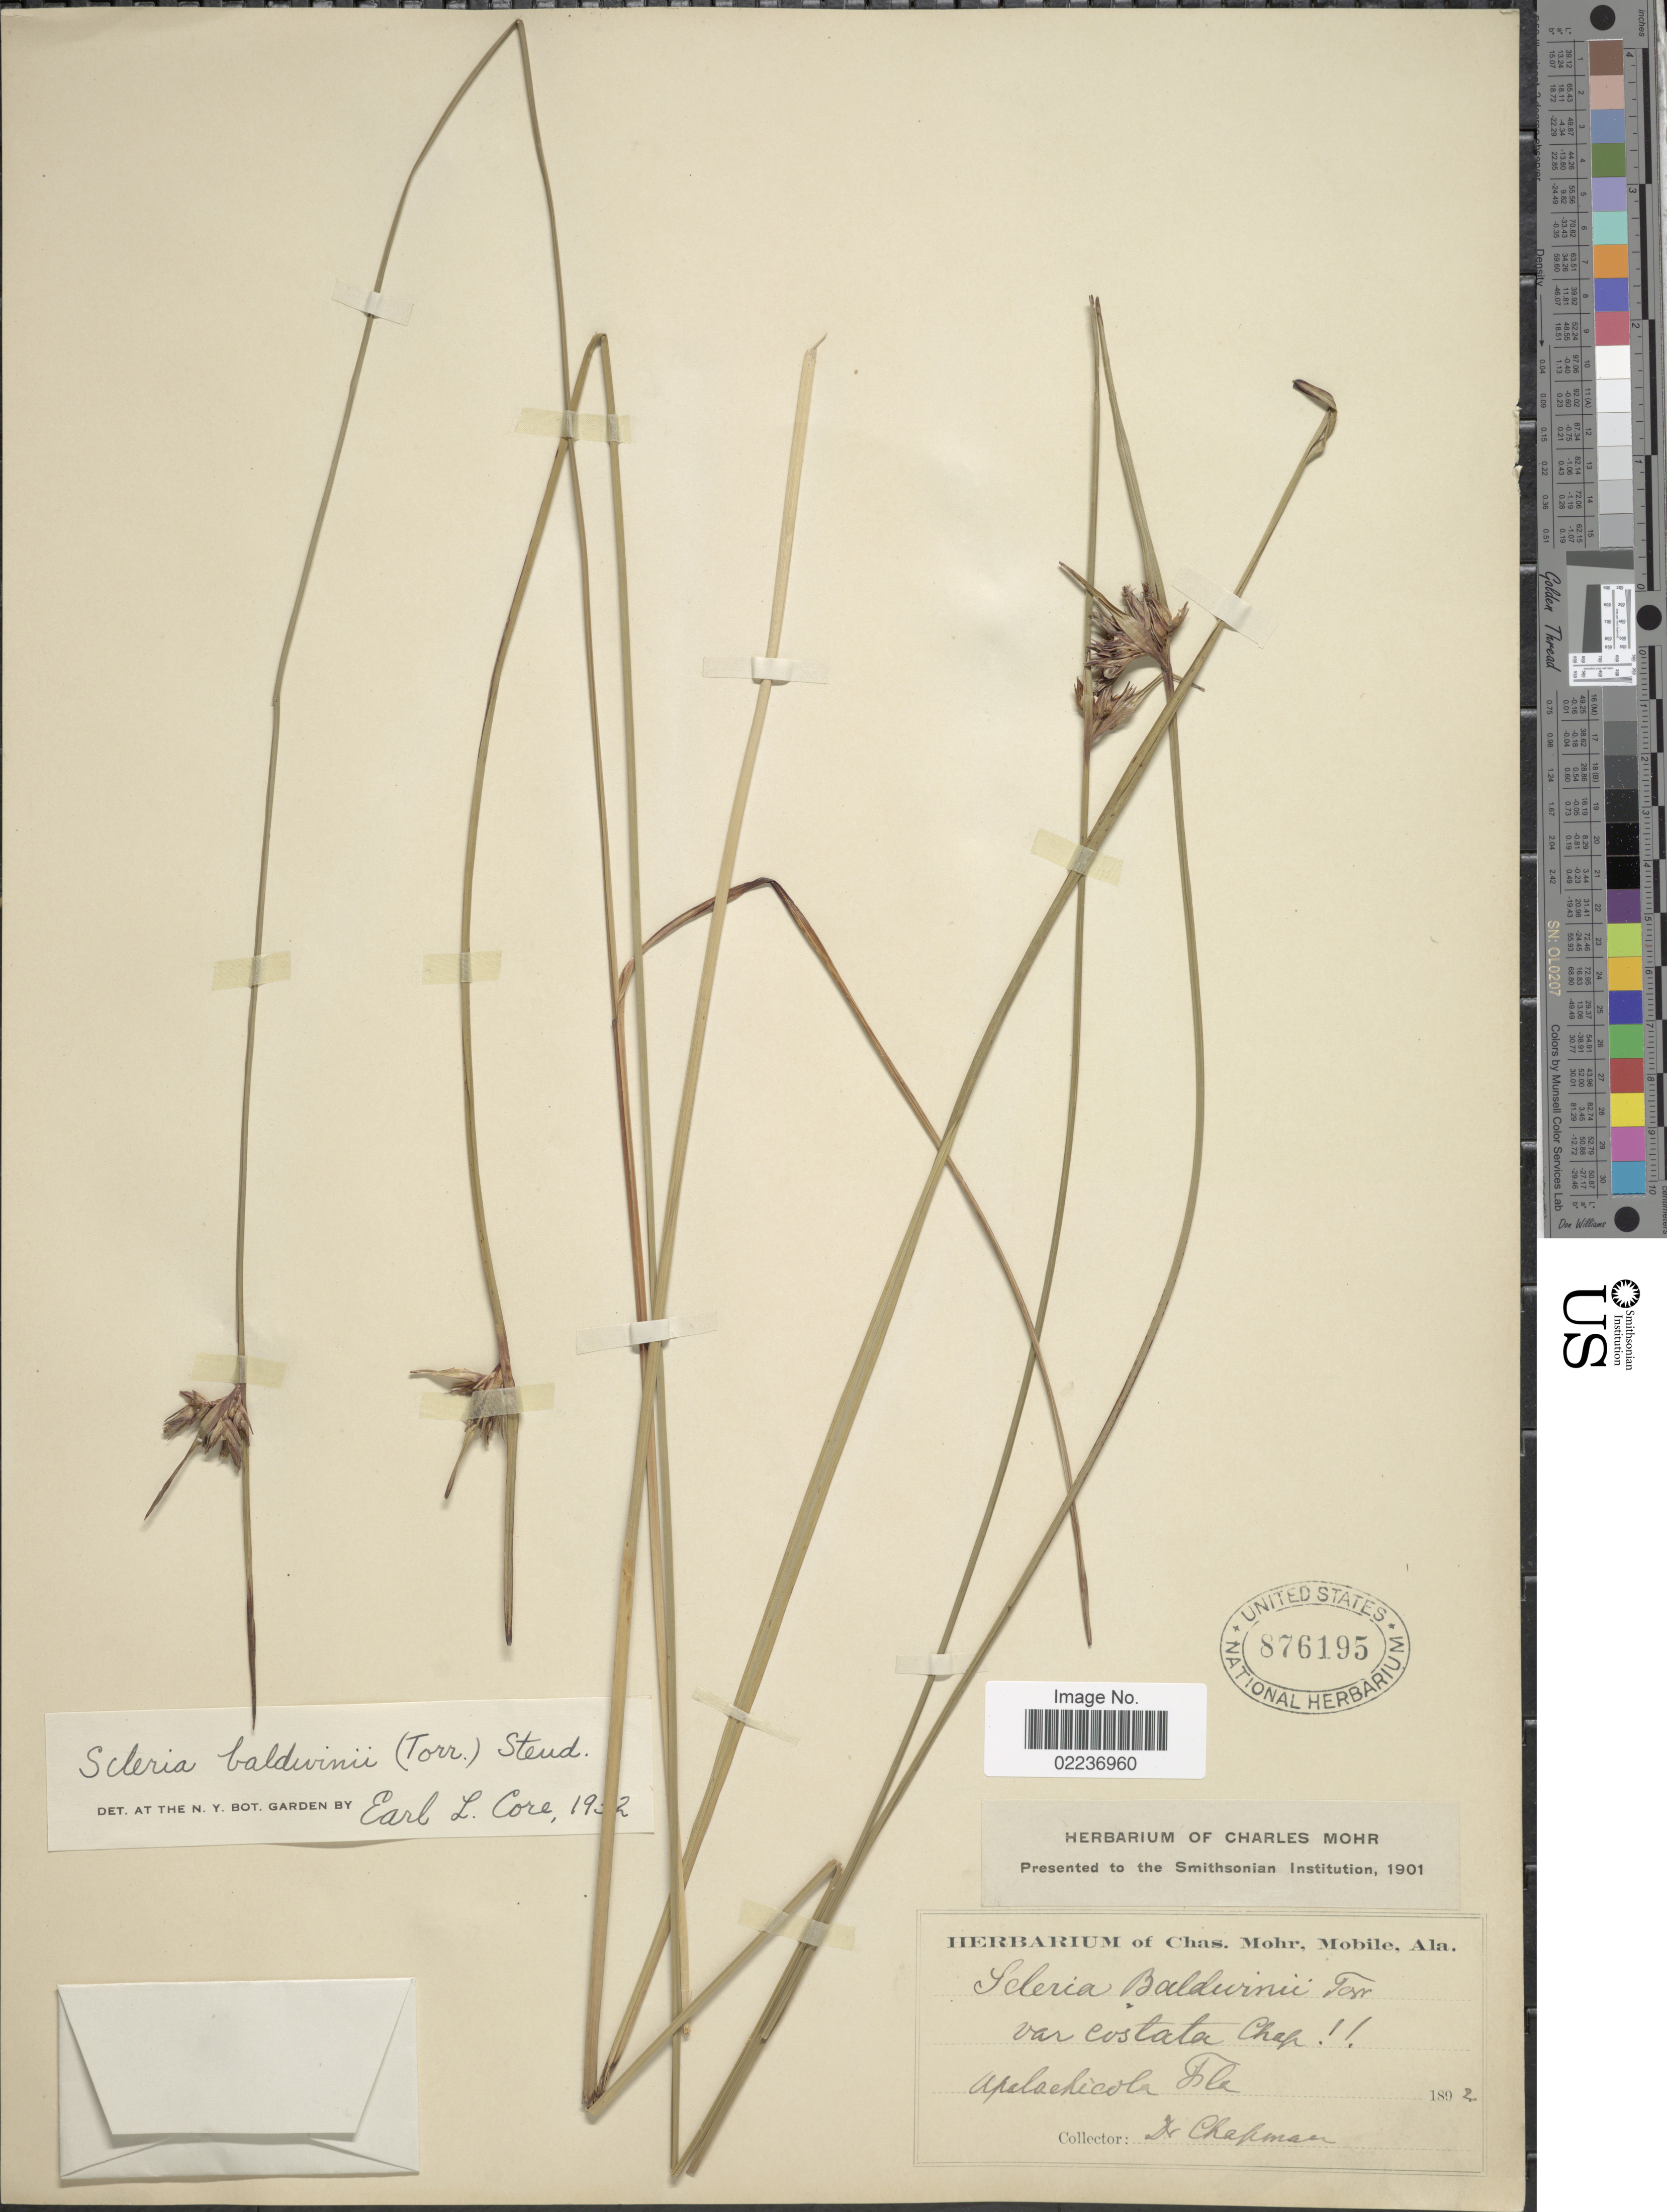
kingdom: Plantae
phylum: Tracheophyta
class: Liliopsida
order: Poales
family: Cyperaceae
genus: Scleria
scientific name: Scleria baldwinii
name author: (Torr.) Steud.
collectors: A. Chapman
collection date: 1892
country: United States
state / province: Florida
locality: Apalachicola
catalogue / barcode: US 876195